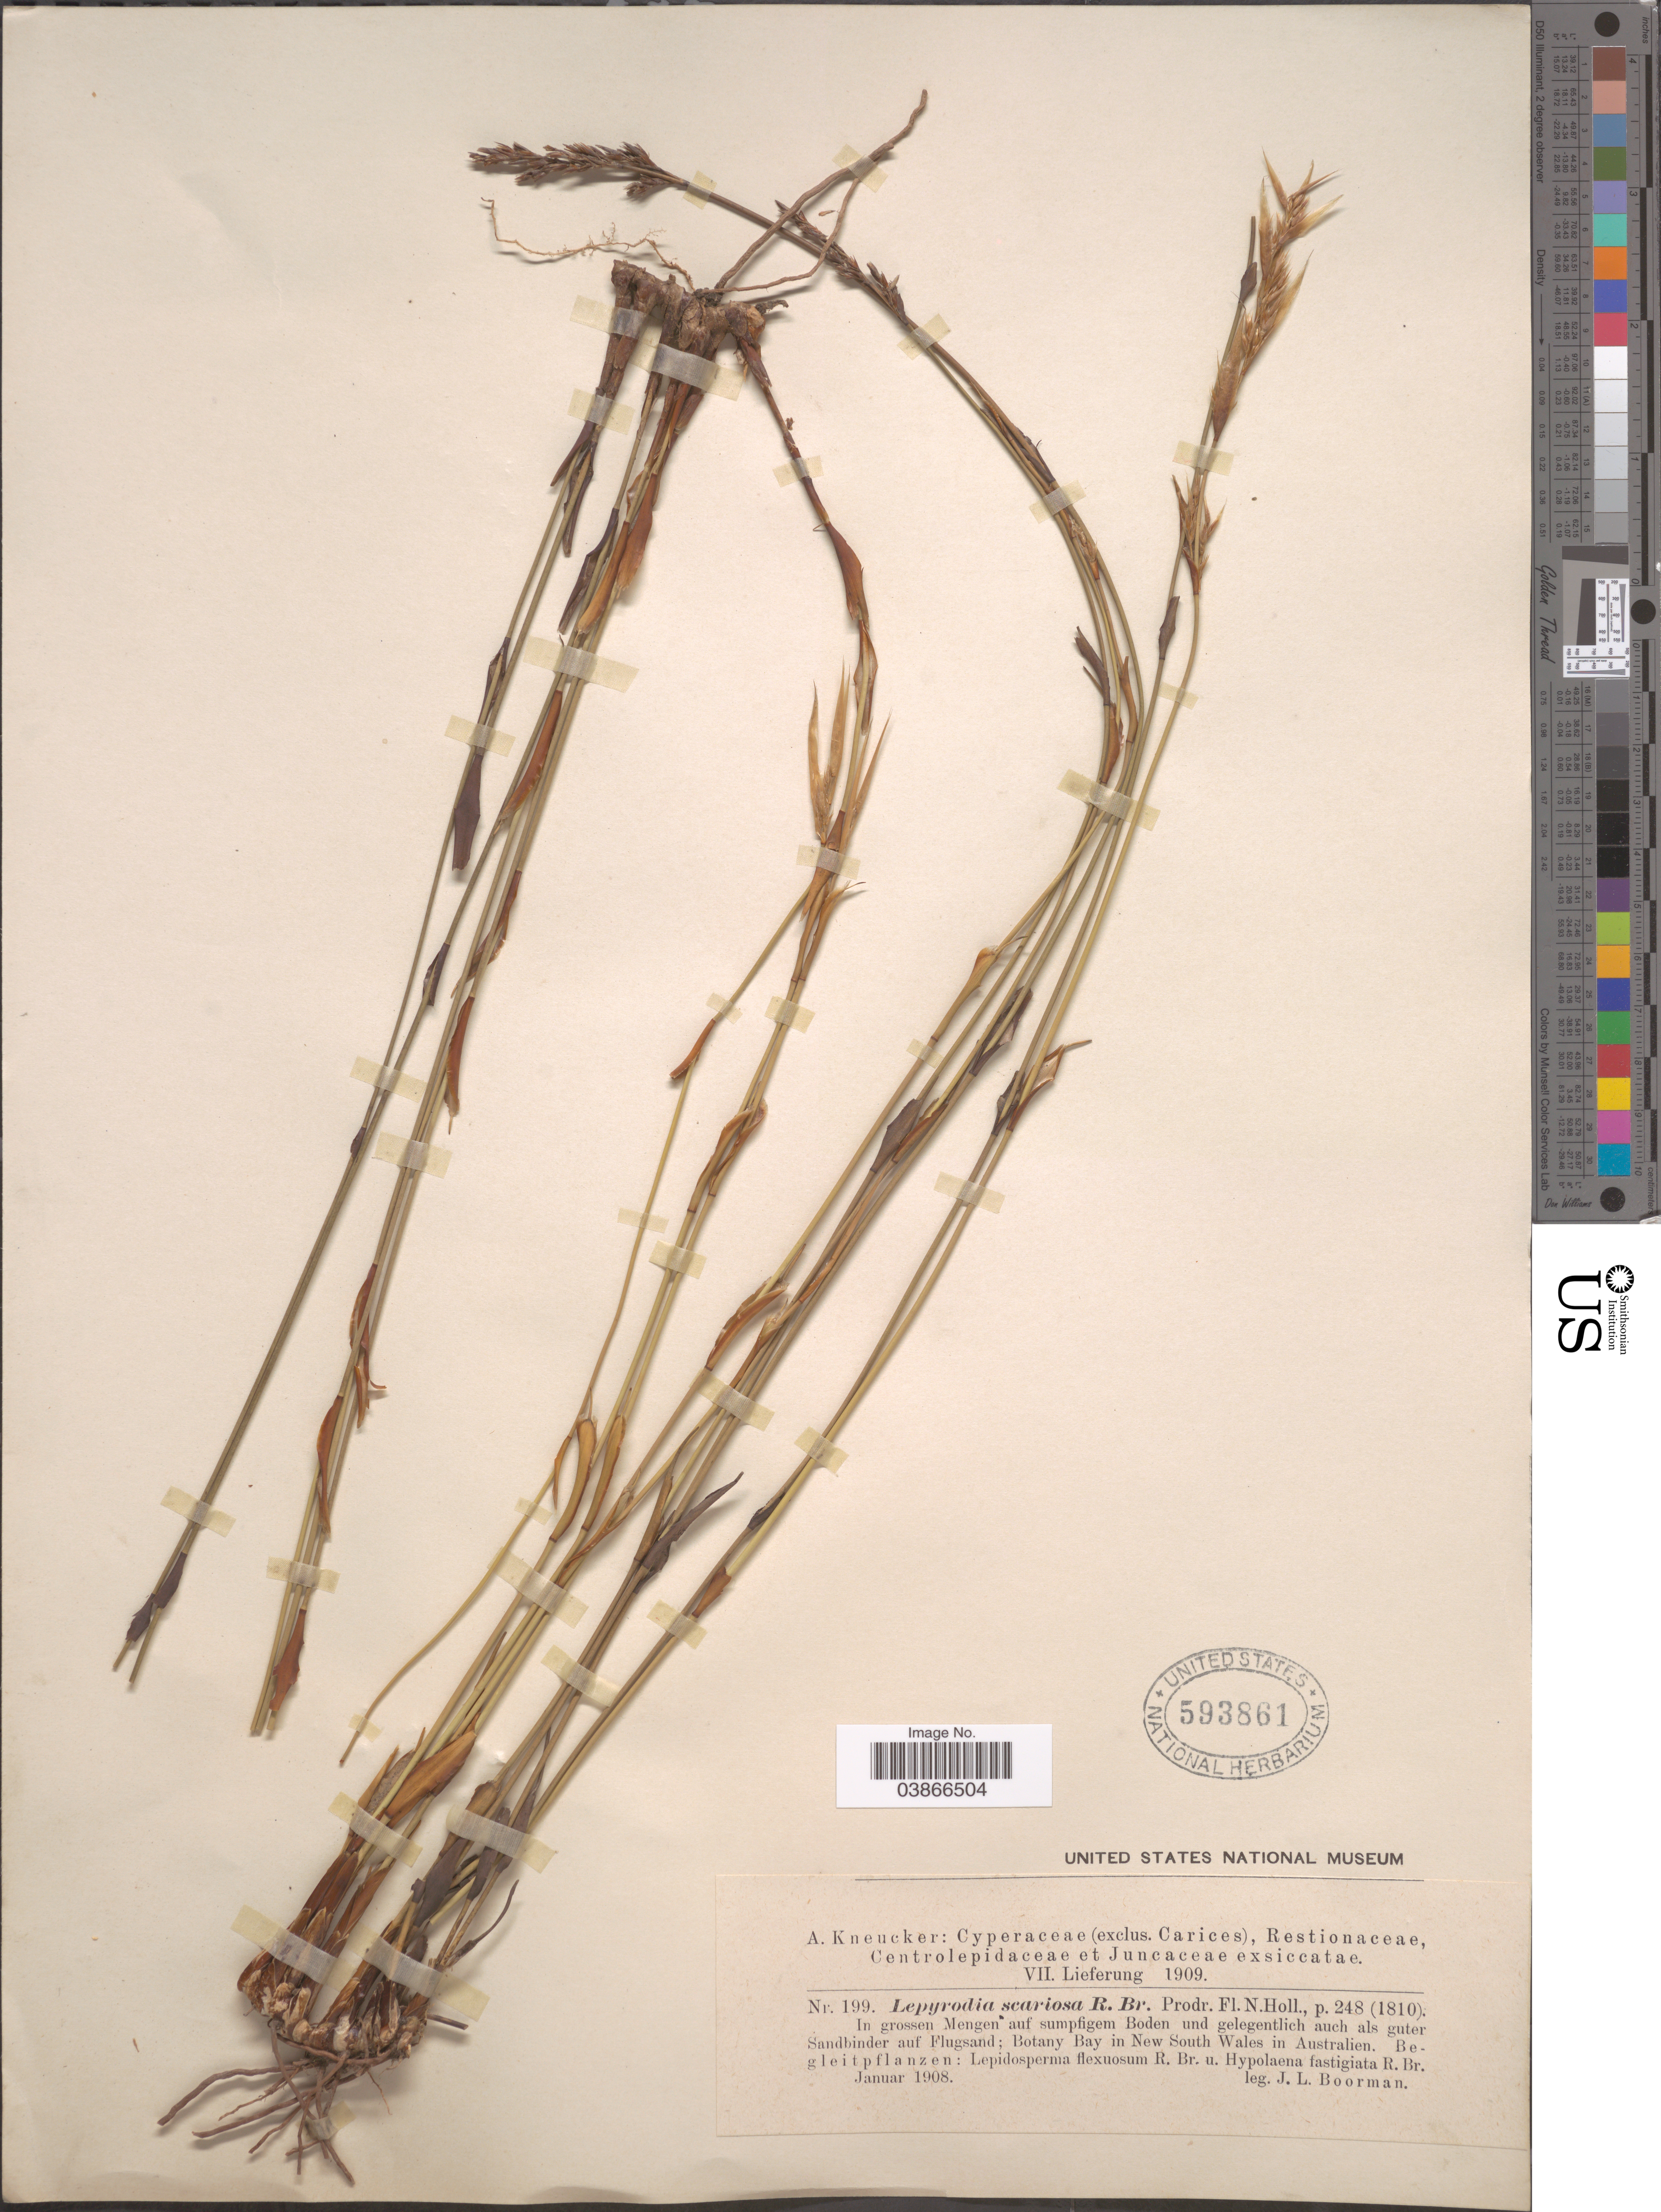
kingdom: Plantae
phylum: Tracheophyta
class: Liliopsida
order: Poales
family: Restionaceae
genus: Lepyrodia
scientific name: Lepyrodia scariosa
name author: R. Br.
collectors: J. Boorman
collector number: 199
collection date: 1908-01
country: Australia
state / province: New South Wales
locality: In grossen Mengen auf sumpfigem Boden und gelegentlich auch als guter Sandbinder auf Flugsand; Botany Bay in New South Wales in Australien.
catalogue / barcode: US 593861